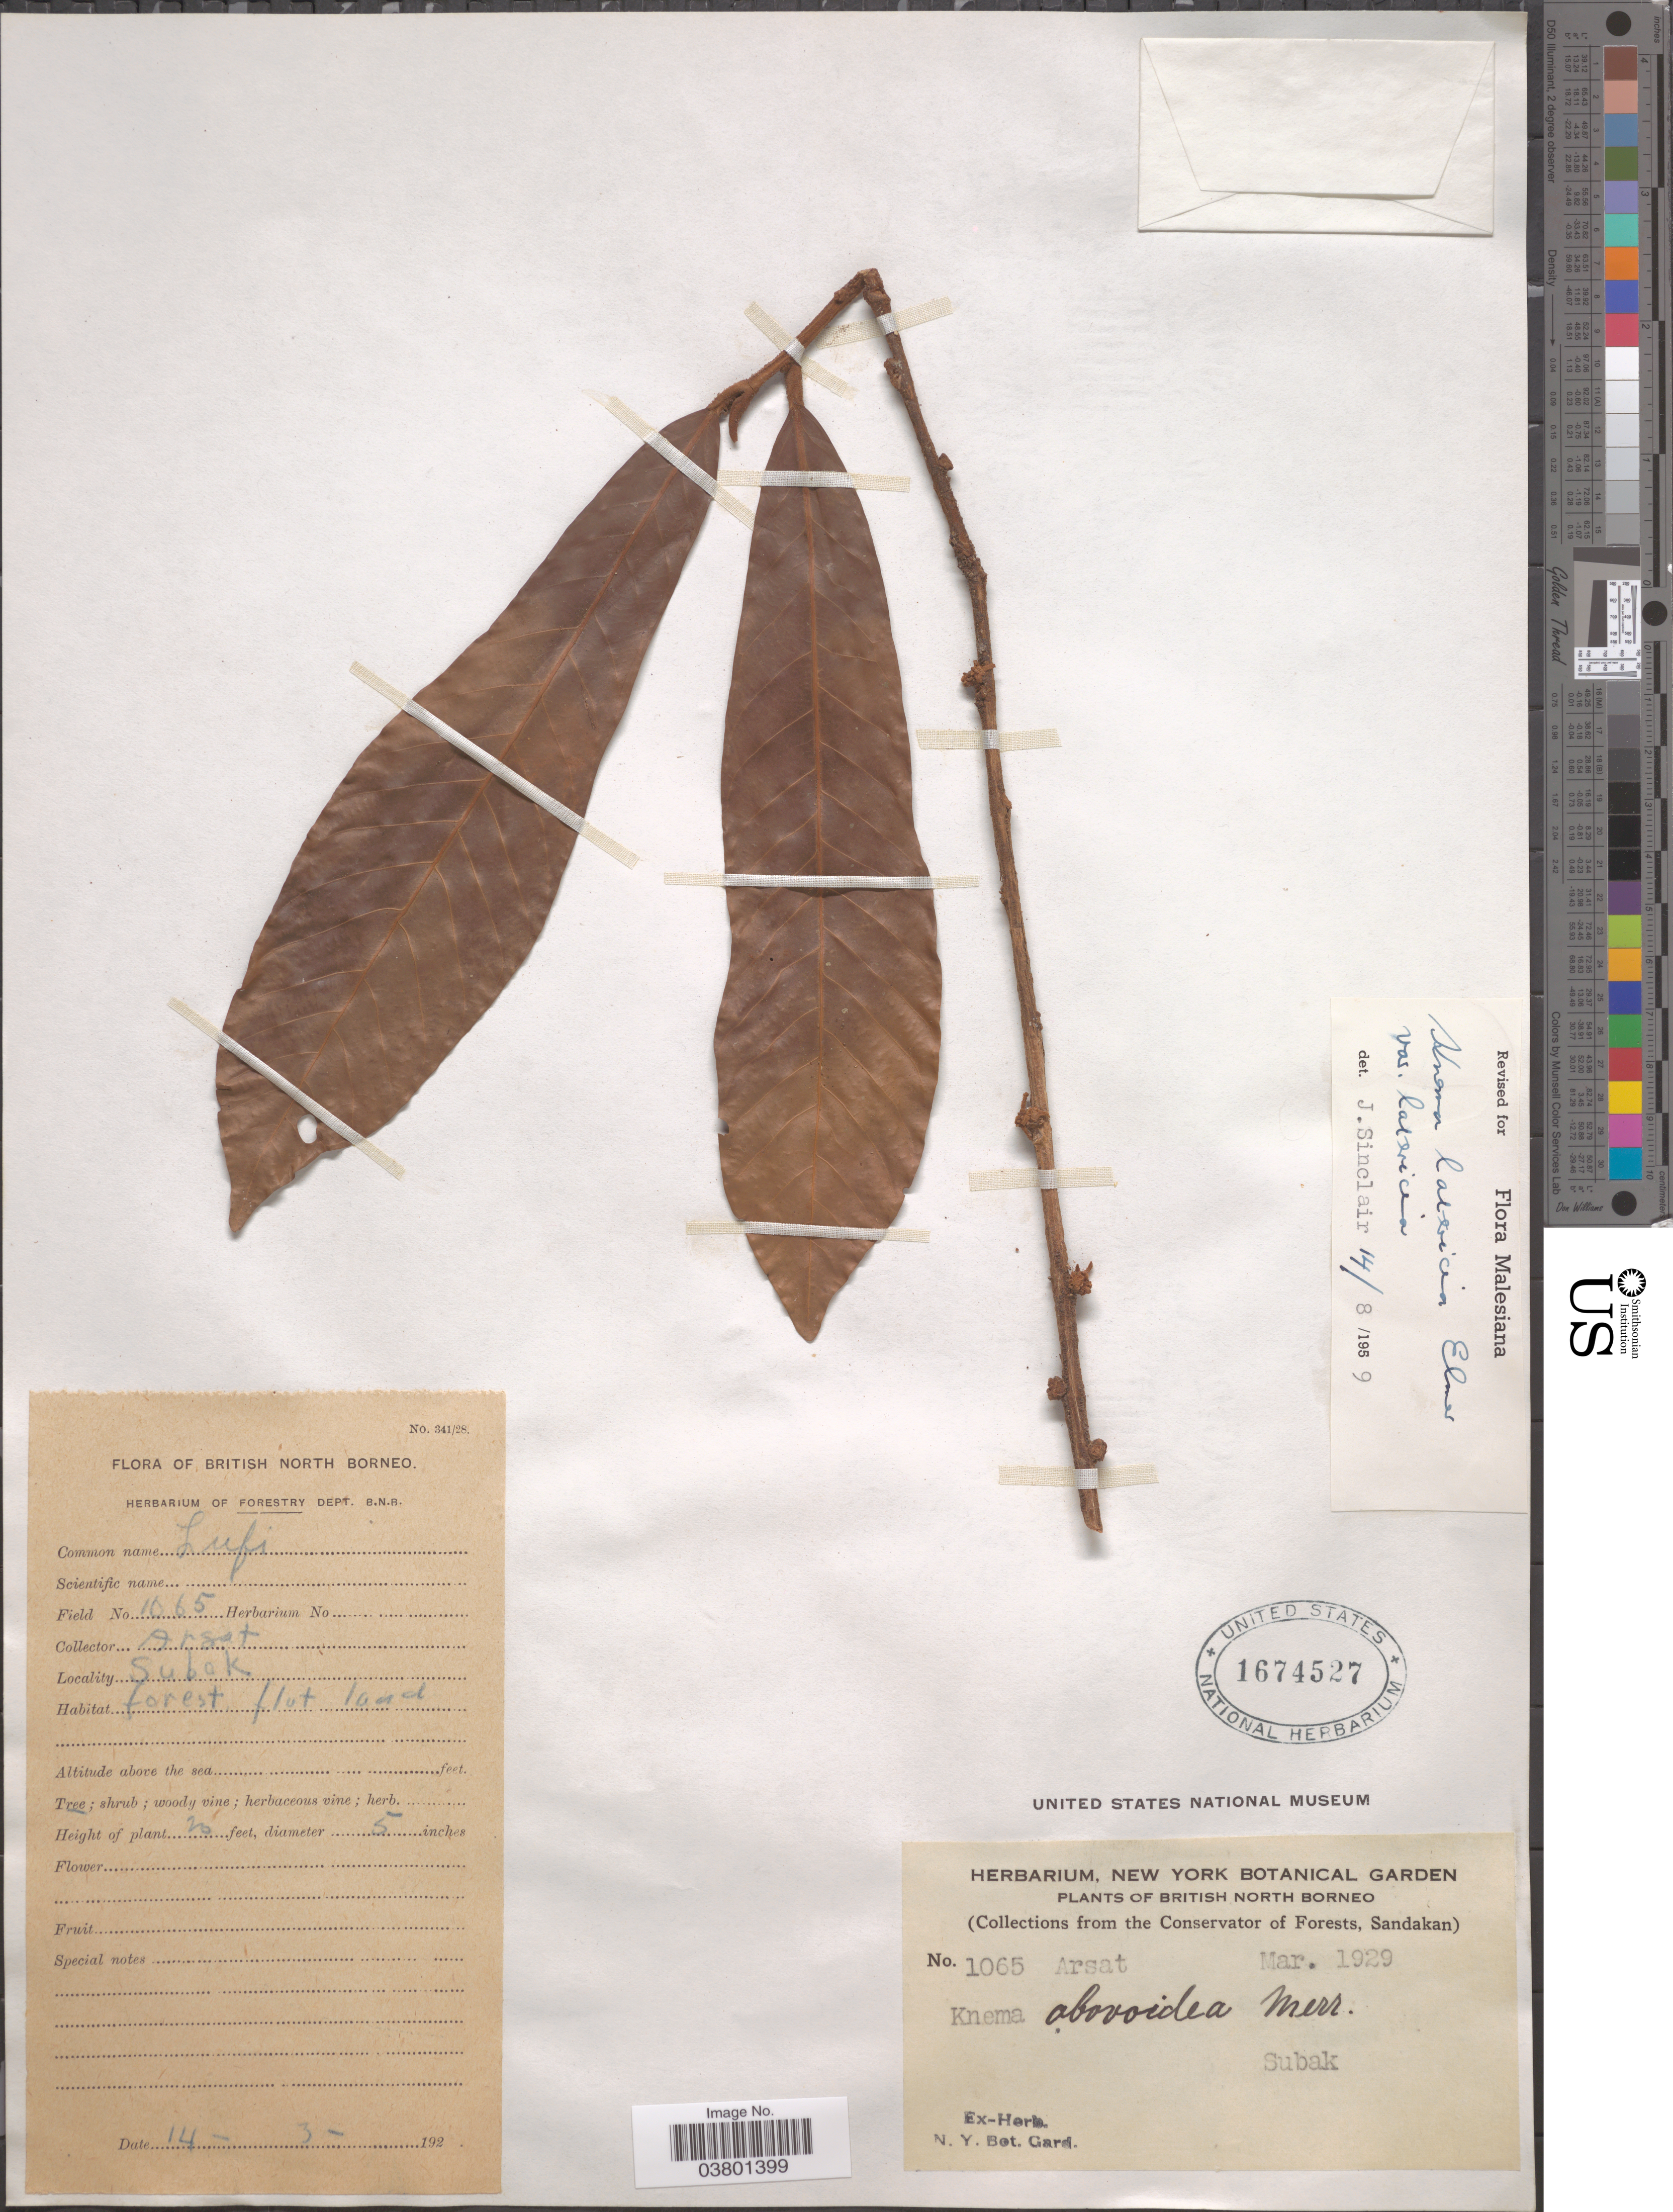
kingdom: Plantae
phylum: Tracheophyta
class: Magnoliopsida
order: Magnoliales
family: Myristicaceae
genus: Knema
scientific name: Knema latericia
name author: Elmer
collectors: Arsat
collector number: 1065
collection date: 1929-03-14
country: Malaysia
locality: British North Borneo.Subak.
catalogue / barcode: US 1674527